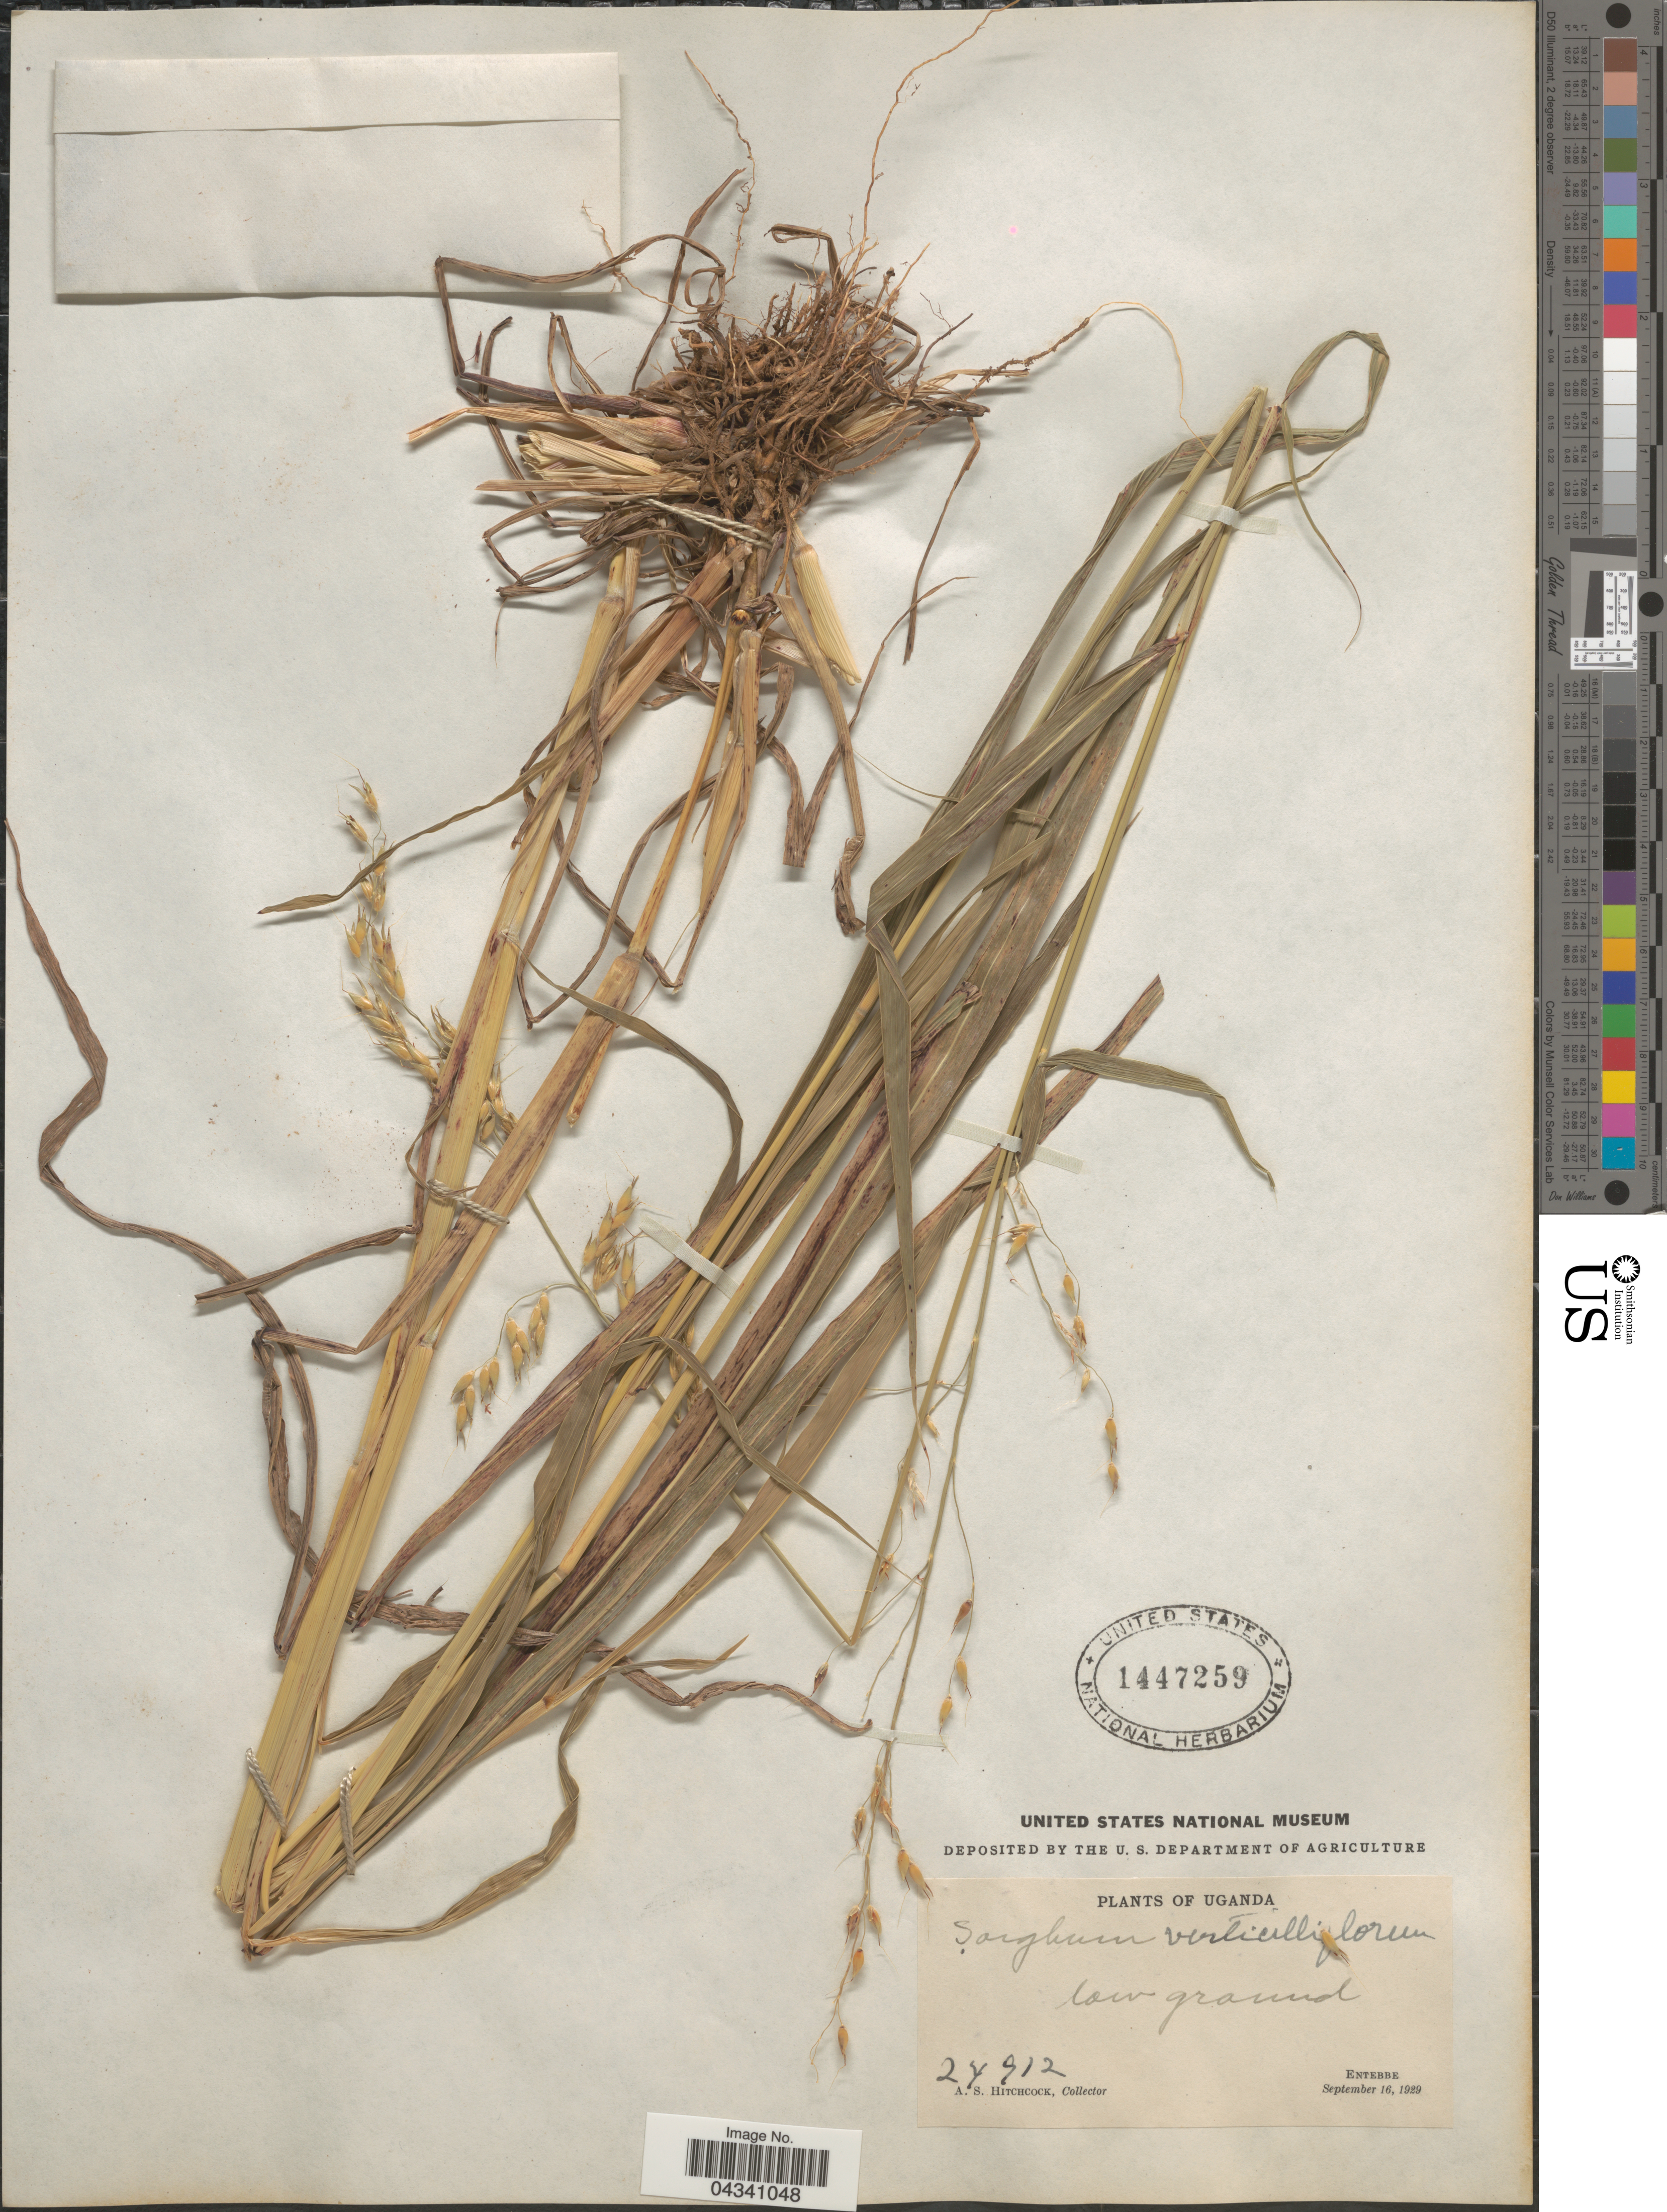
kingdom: Plantae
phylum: Tracheophyta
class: Liliopsida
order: Poales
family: Poaceae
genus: Sorghum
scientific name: Sorghum arundinaceum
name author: (Desv.) Stapf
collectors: A. S. Hitchcock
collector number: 24912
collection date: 1929-09-16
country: Uganda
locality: Low ground. Entebbe.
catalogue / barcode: US 1447259